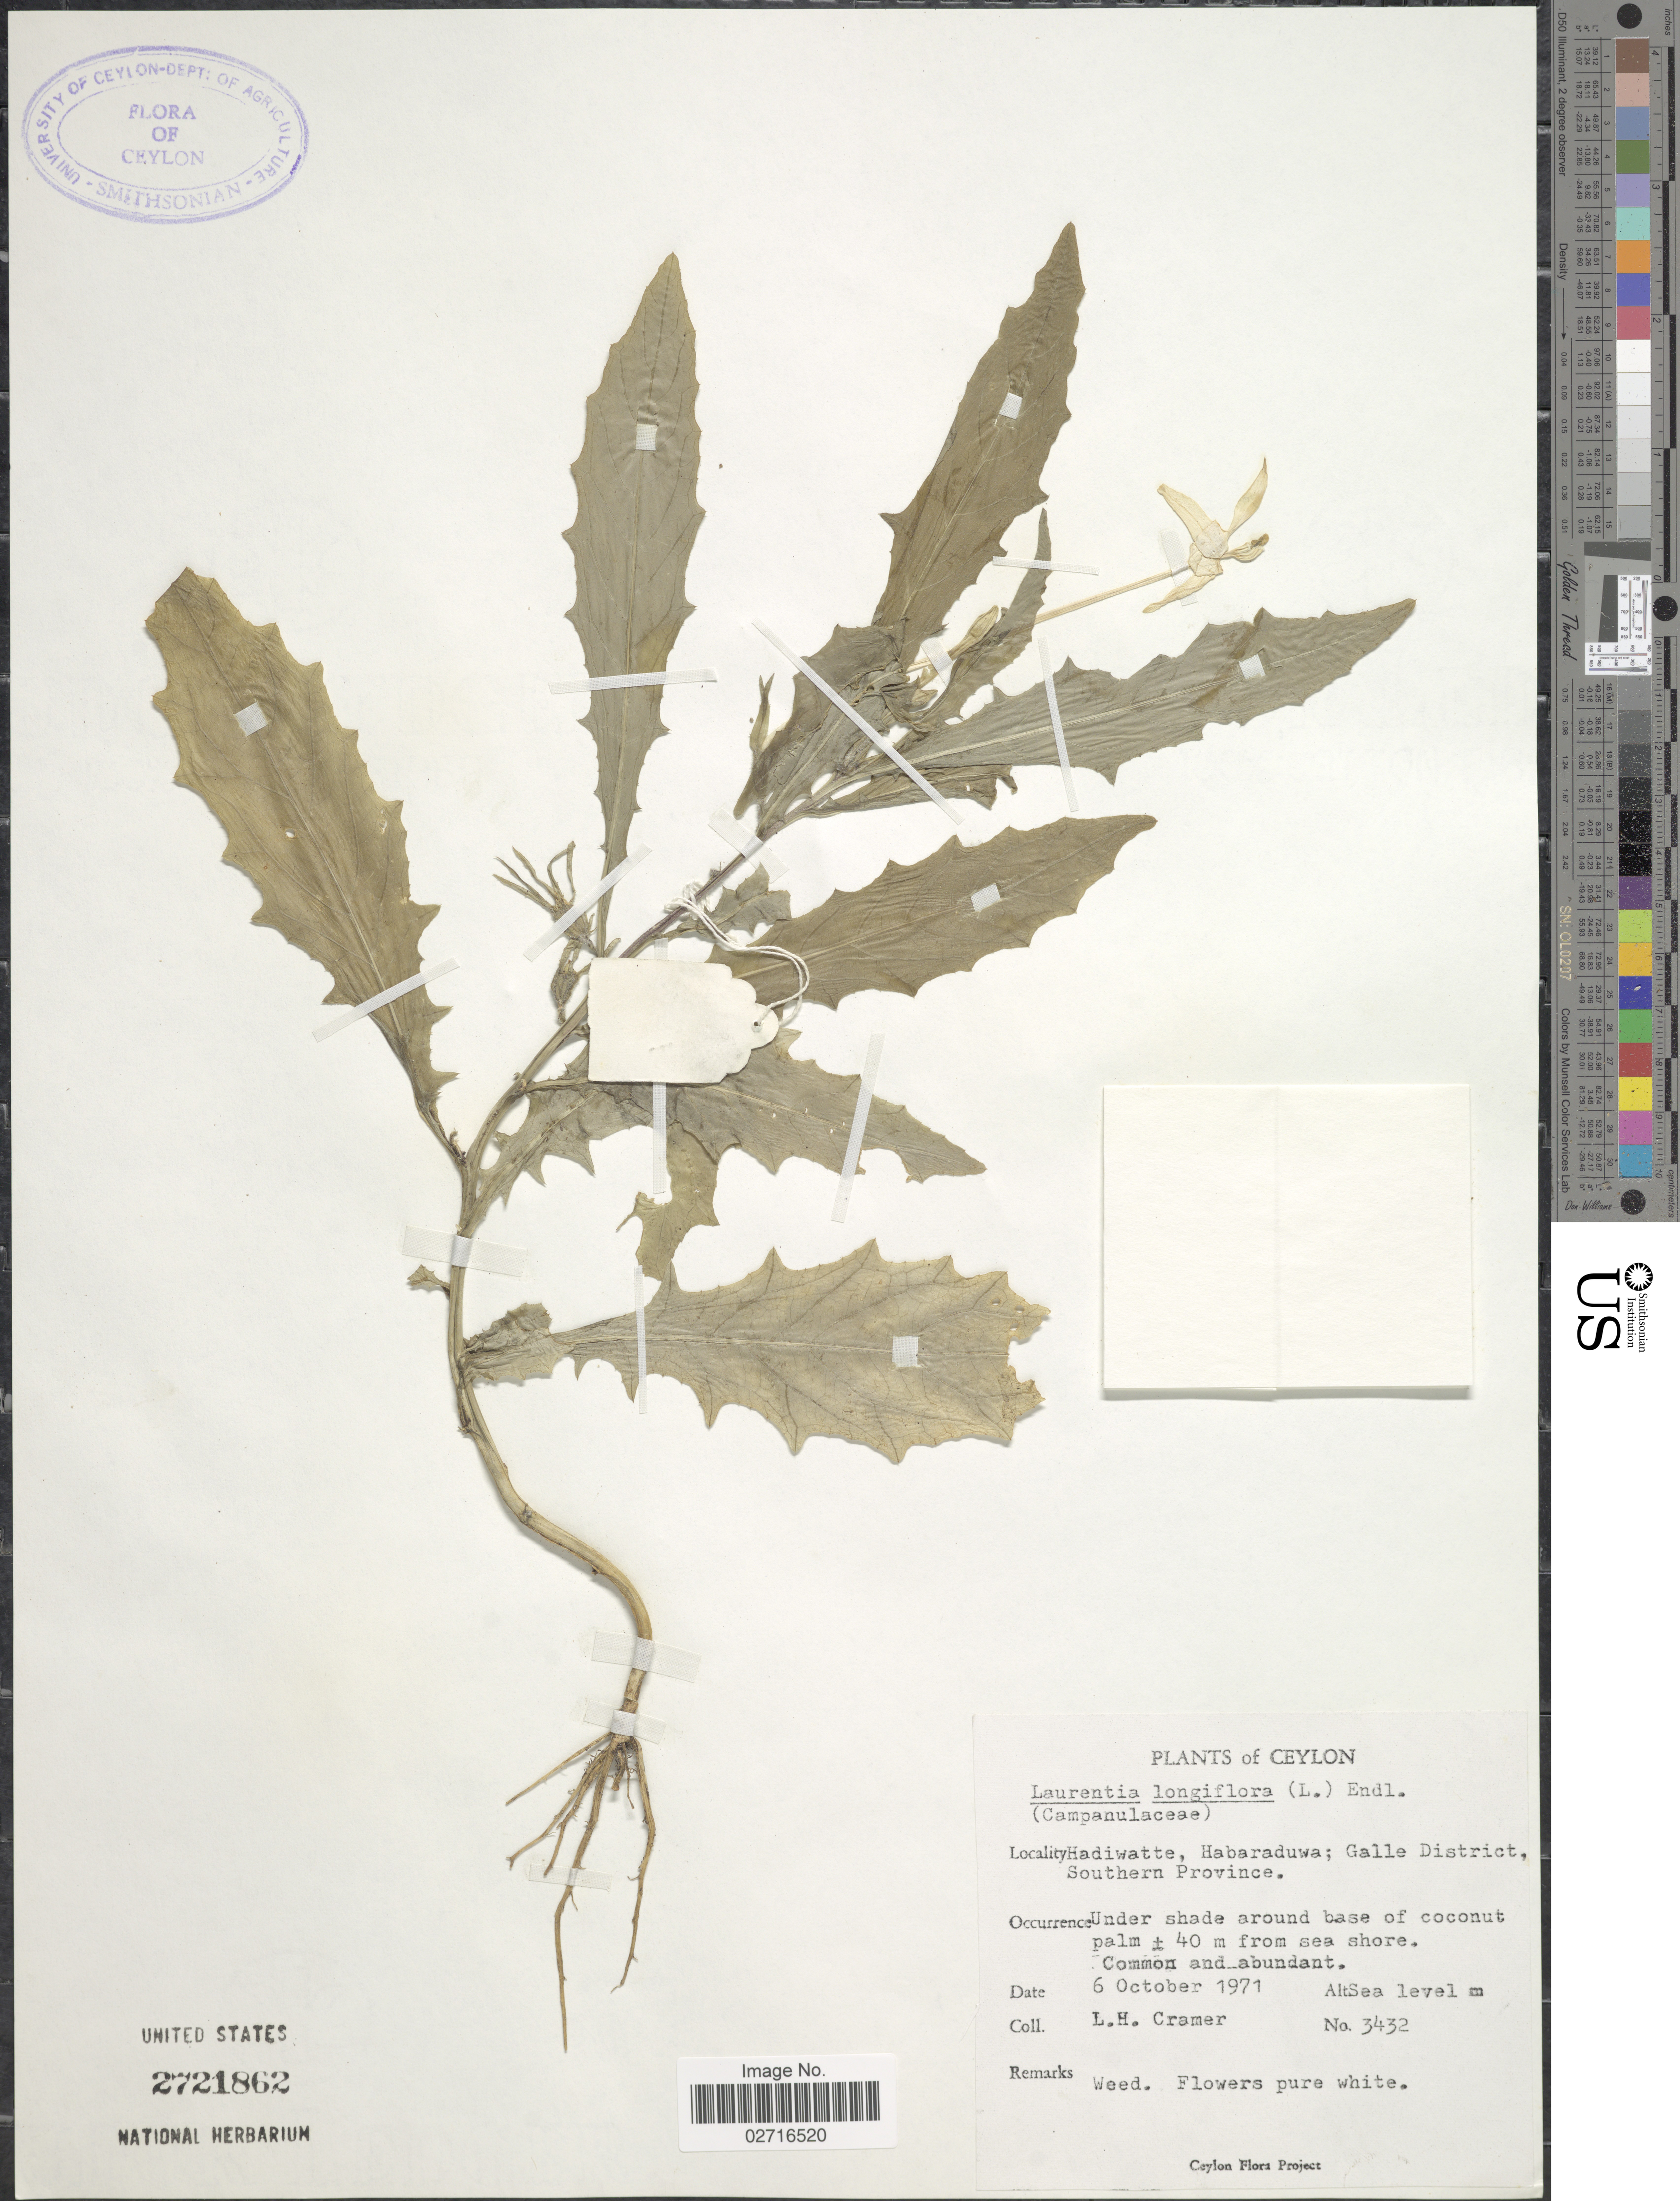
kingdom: Plantae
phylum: Tracheophyta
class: Magnoliopsida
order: Asterales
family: Campanulaceae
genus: Laurentia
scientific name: Laurentia longiflora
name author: Peterm.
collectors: L. H. Cramer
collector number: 3432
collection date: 1971-10-06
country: Sri Lanka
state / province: Southern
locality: Ceylon, Hadiwatte, Habaraduwa; Galle District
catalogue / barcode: US 2721862